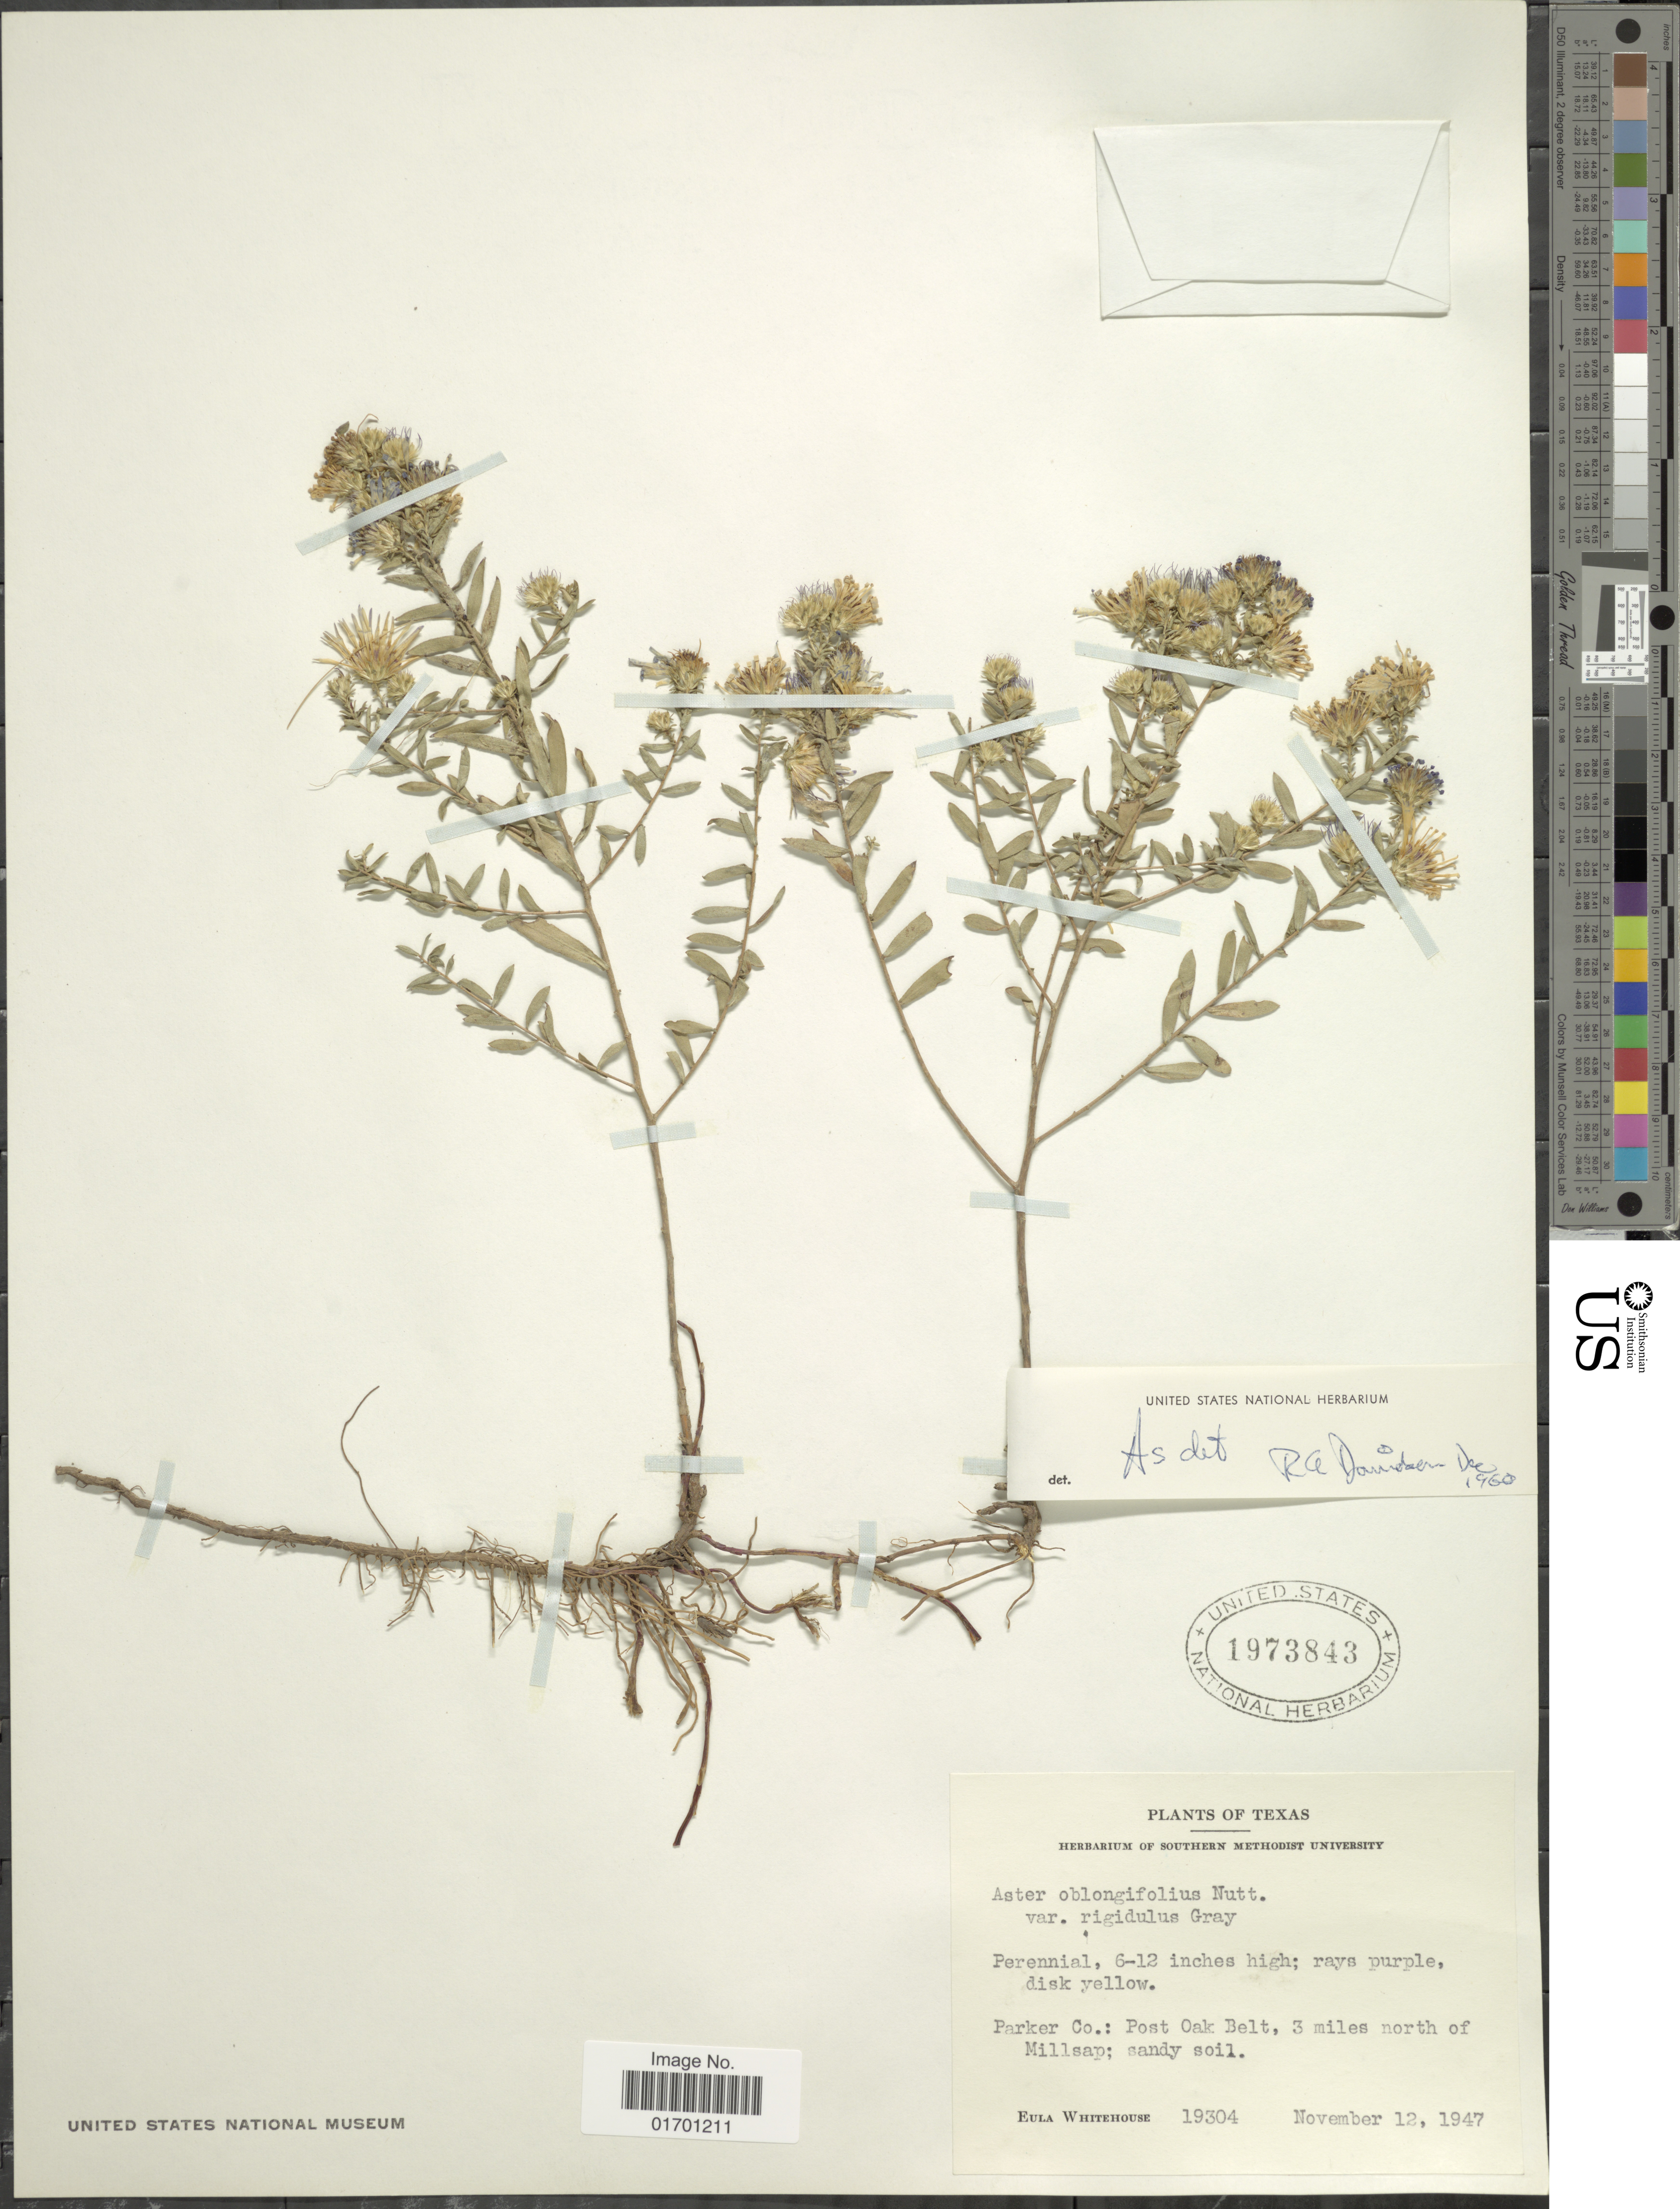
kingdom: Plantae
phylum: Tracheophyta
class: Magnoliopsida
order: Asterales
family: Asteraceae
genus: Symphyotrichum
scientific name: Symphyotrichum oblongifolium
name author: (Nutt.) G.L. Nesom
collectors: E. Whitehouse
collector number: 19304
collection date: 1947-11-12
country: United States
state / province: Texas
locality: Paker Co, Post Oak Belt, 3 miles north of Millsap.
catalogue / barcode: US 1973843